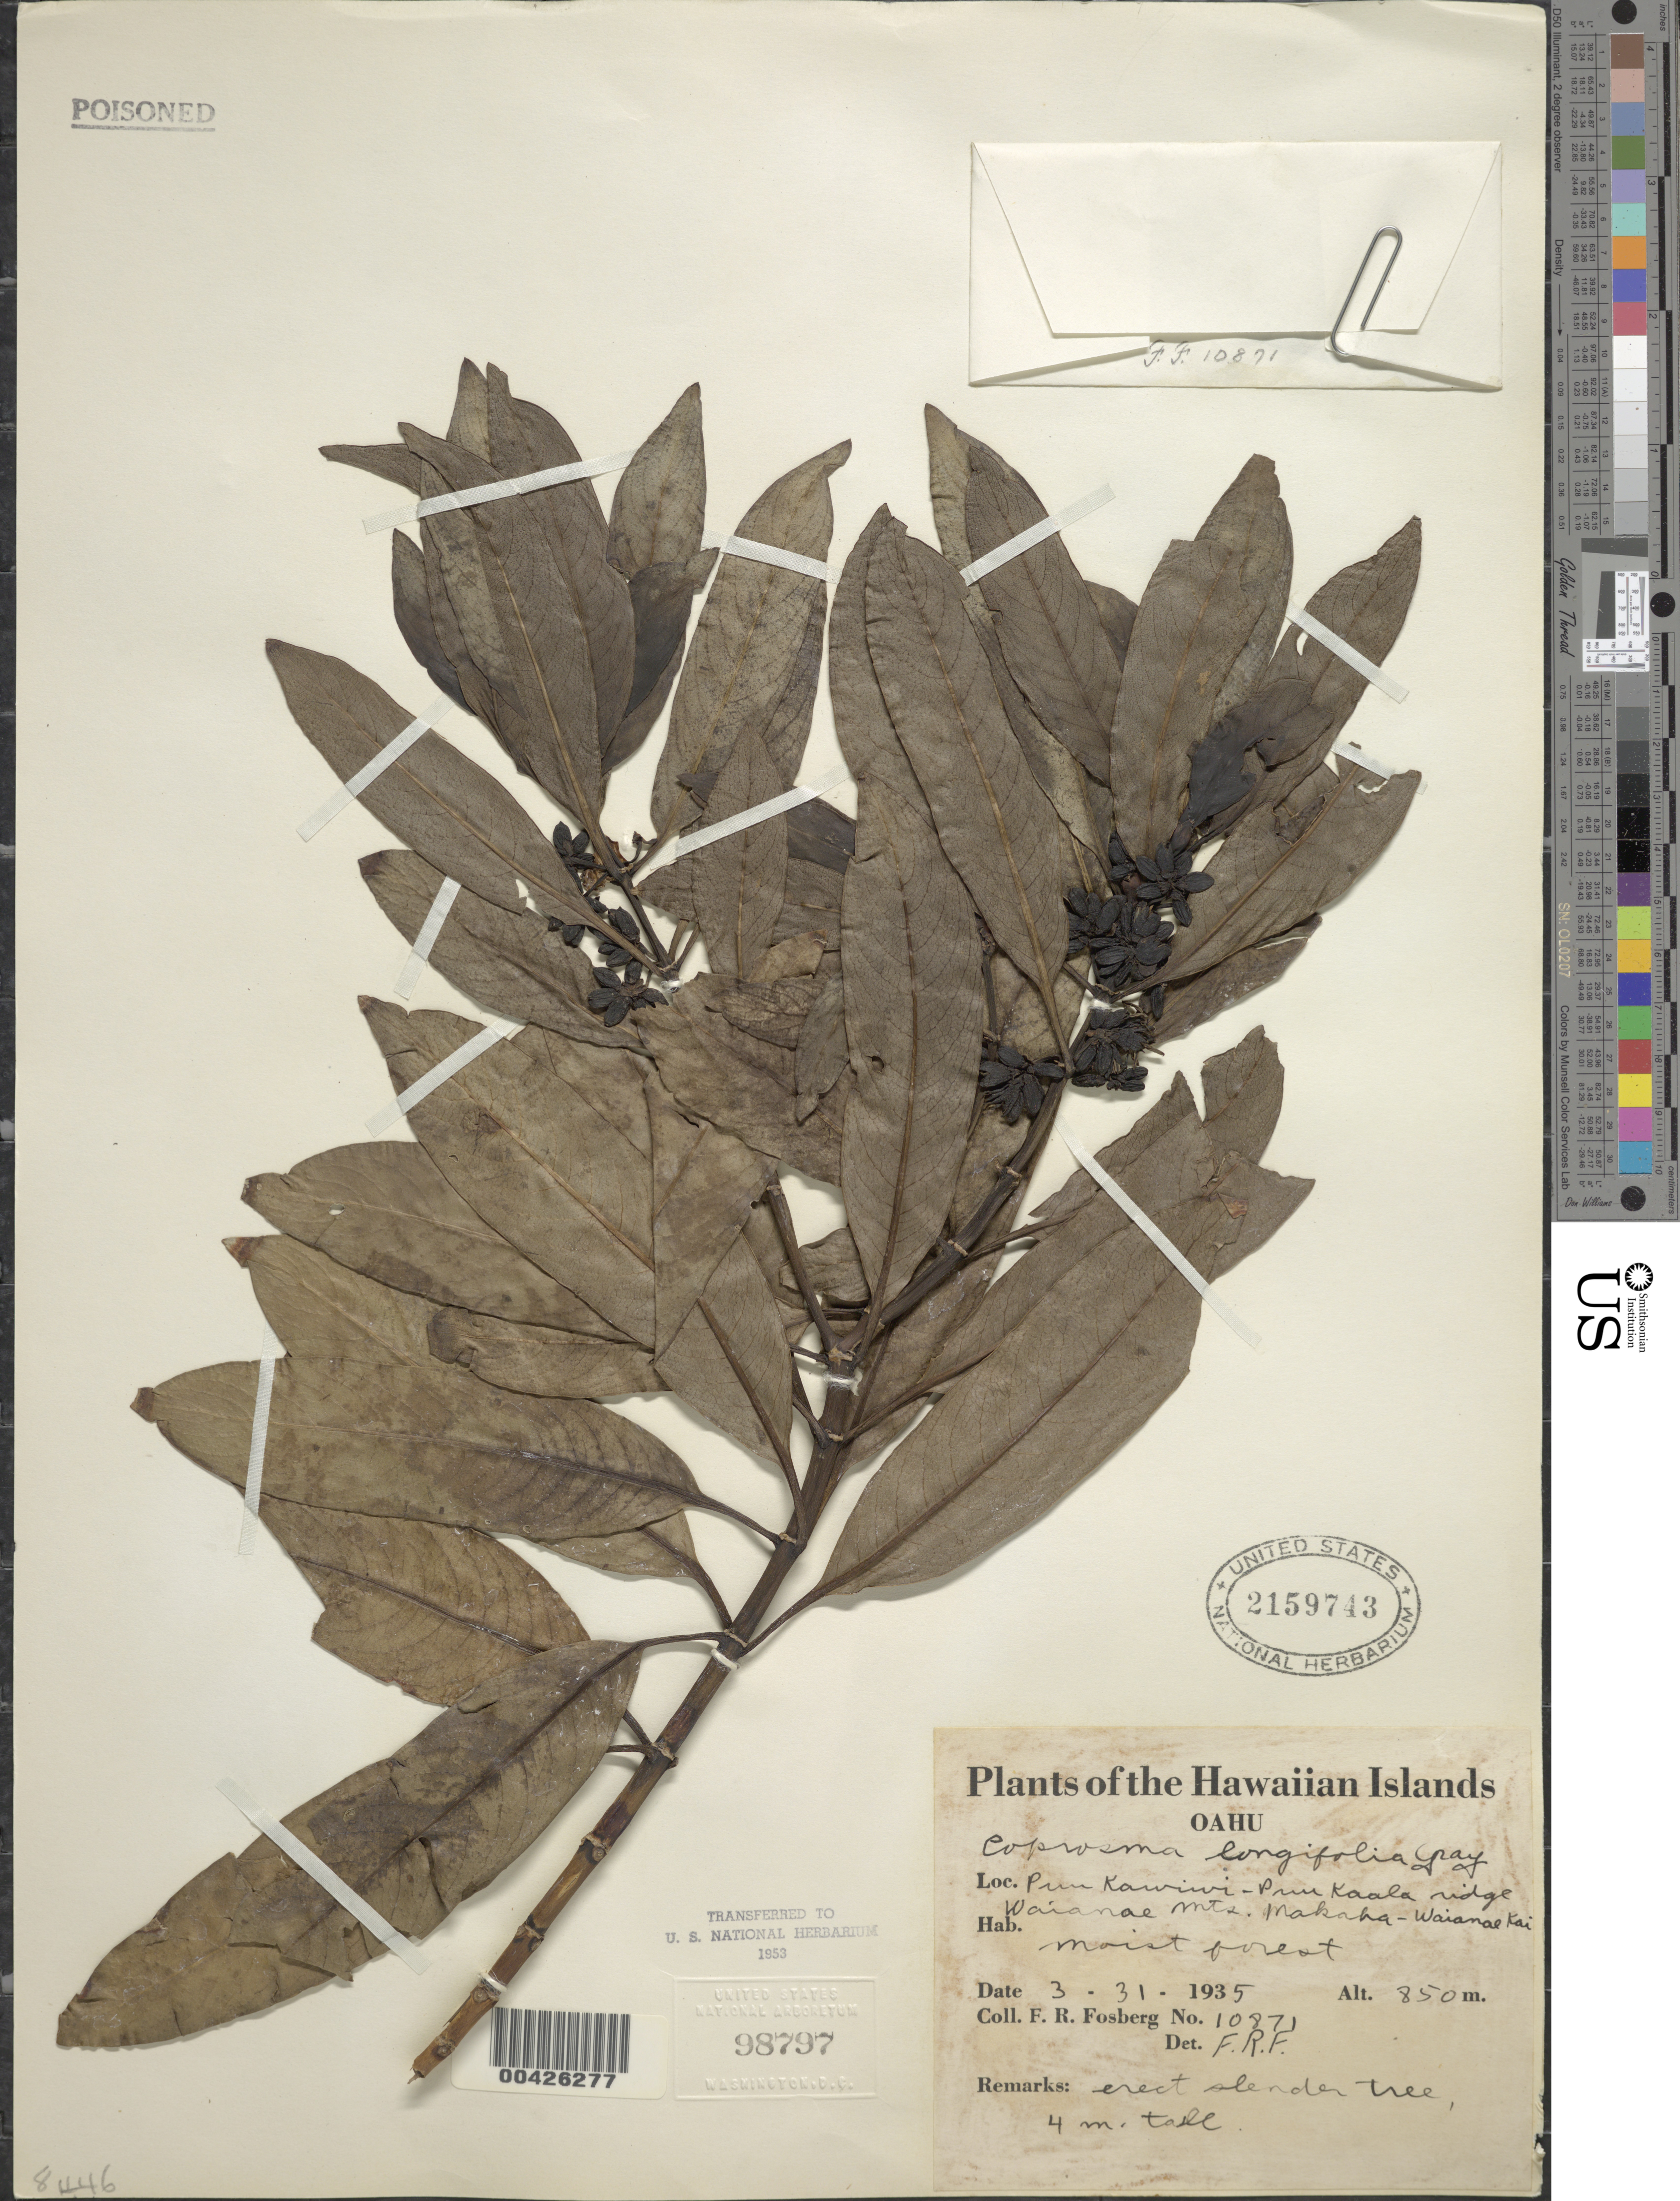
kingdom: Plantae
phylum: Tracheophyta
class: Magnoliopsida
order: Gentianales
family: Rubiaceae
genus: Coprosma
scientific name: Coprosma longifolia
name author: A. Gray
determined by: Fosberg, F. R.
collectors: F. R. Fosberg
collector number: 10871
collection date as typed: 31 Mar 1935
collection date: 1935-03-31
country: United States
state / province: Hawaii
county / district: Honolulu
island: Oahu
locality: Puu Kawiwi - Puu Kaala ridge, Waianae Mountains, Makaha - Waianae Kai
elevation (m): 850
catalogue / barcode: US 2159743